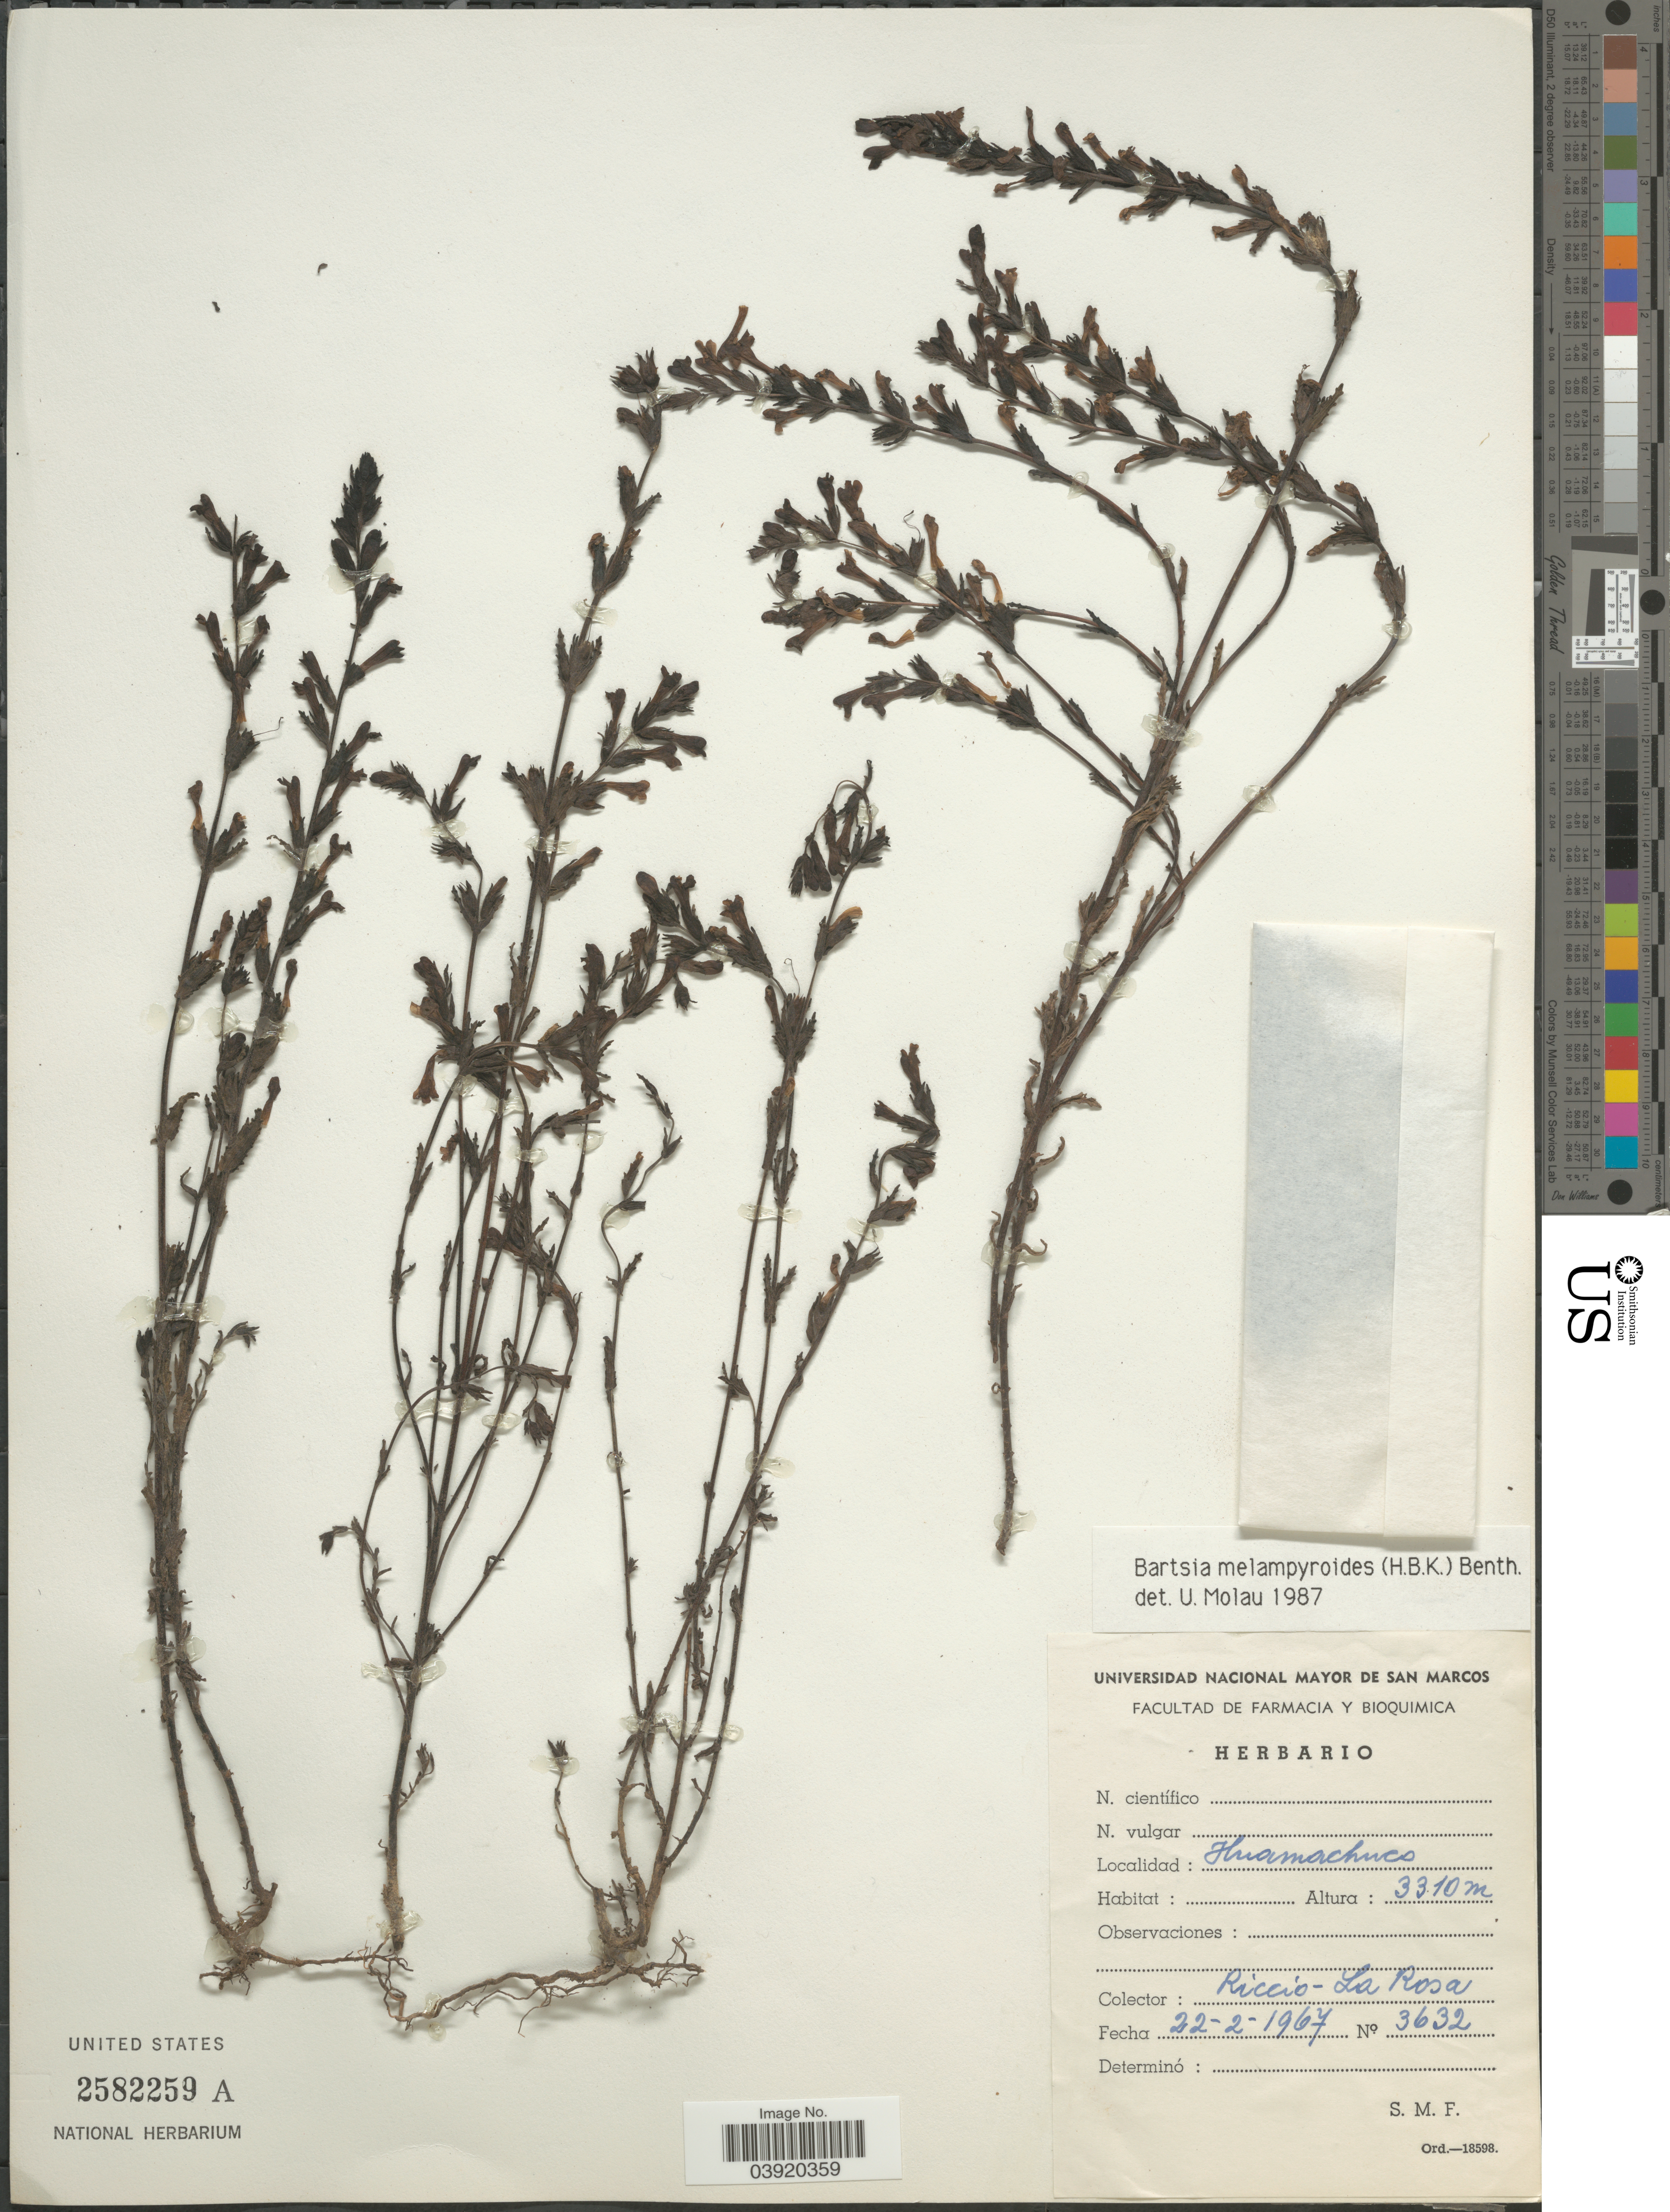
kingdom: Plantae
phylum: Tracheophyta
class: Magnoliopsida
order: Lamiales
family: Orobanchaceae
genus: Bartsia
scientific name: Bartsia melampyroides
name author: (Kunth) Benth.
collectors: Riccio & -. La Rosa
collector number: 3632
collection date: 1967-02-22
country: Peru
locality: Huamachuco.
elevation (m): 3310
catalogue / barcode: US 2582259A